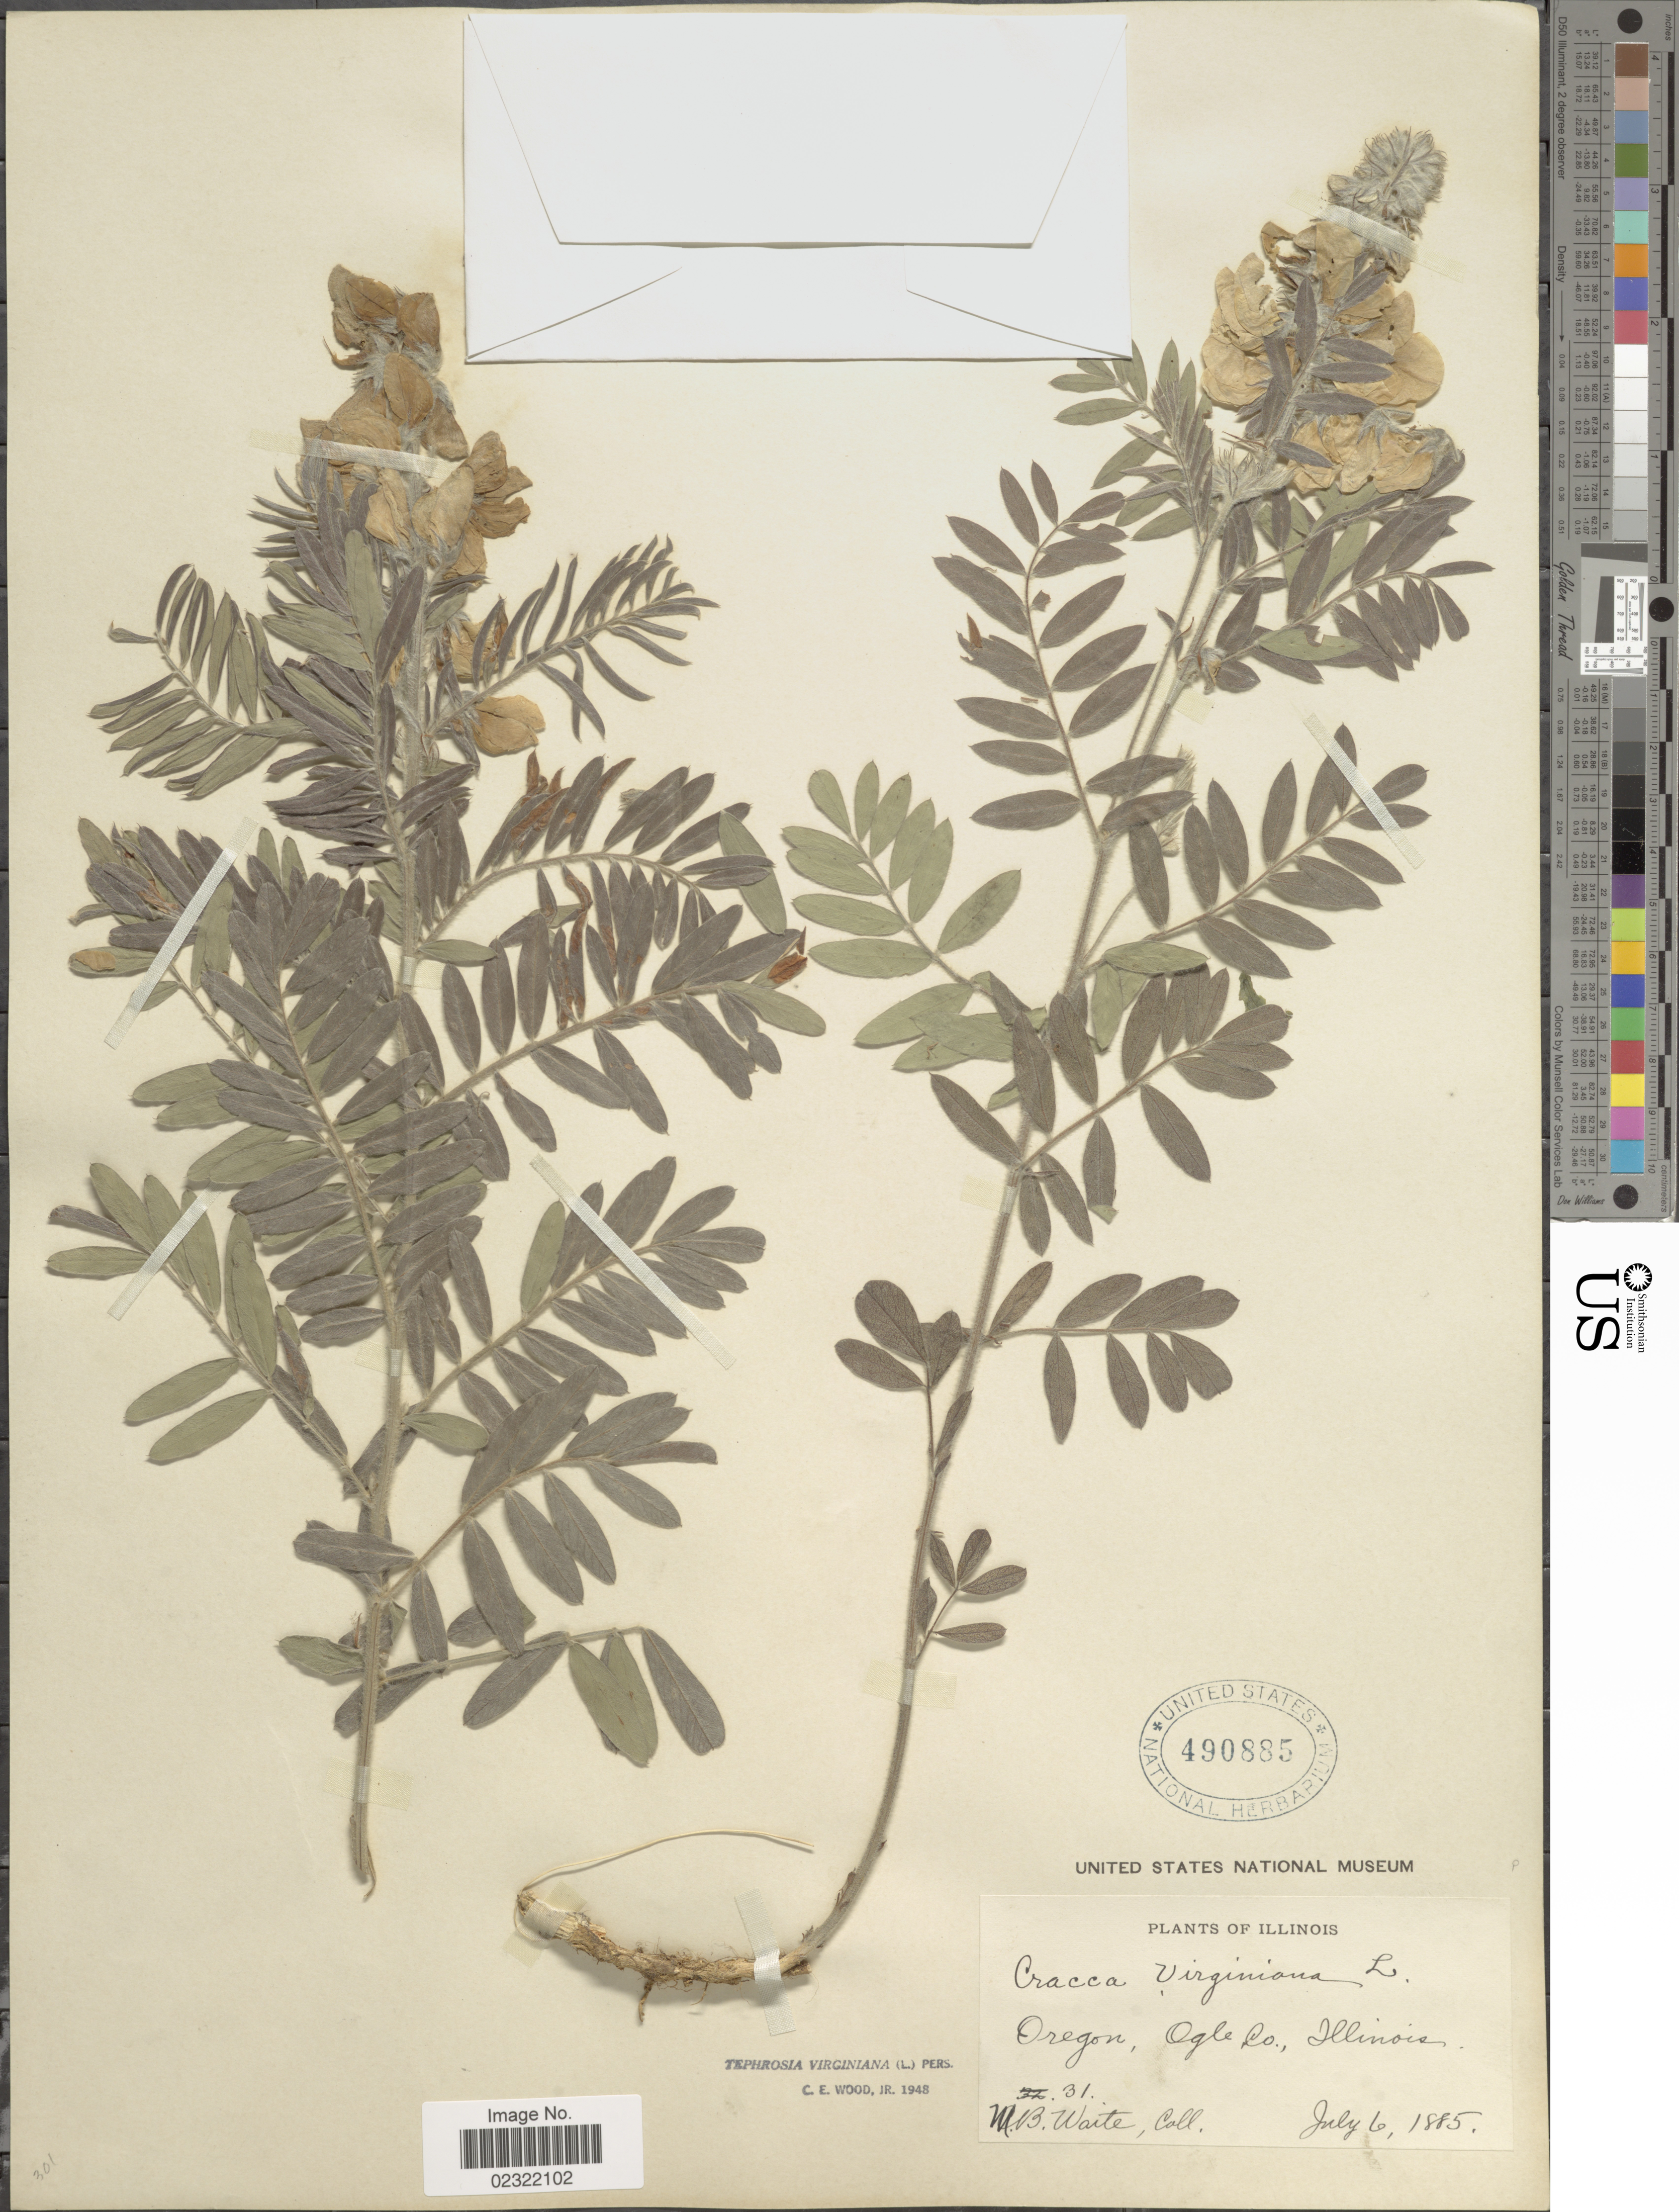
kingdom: Plantae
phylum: Tracheophyta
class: Magnoliopsida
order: Fabales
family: Fabaceae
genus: Tephrosia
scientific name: Tephrosia virginiana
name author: (L.) Pers.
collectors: M. B. Waite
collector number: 31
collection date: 1885-07-06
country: United States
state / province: Illinois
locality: Oregon, Ogle Co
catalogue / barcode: US 490885